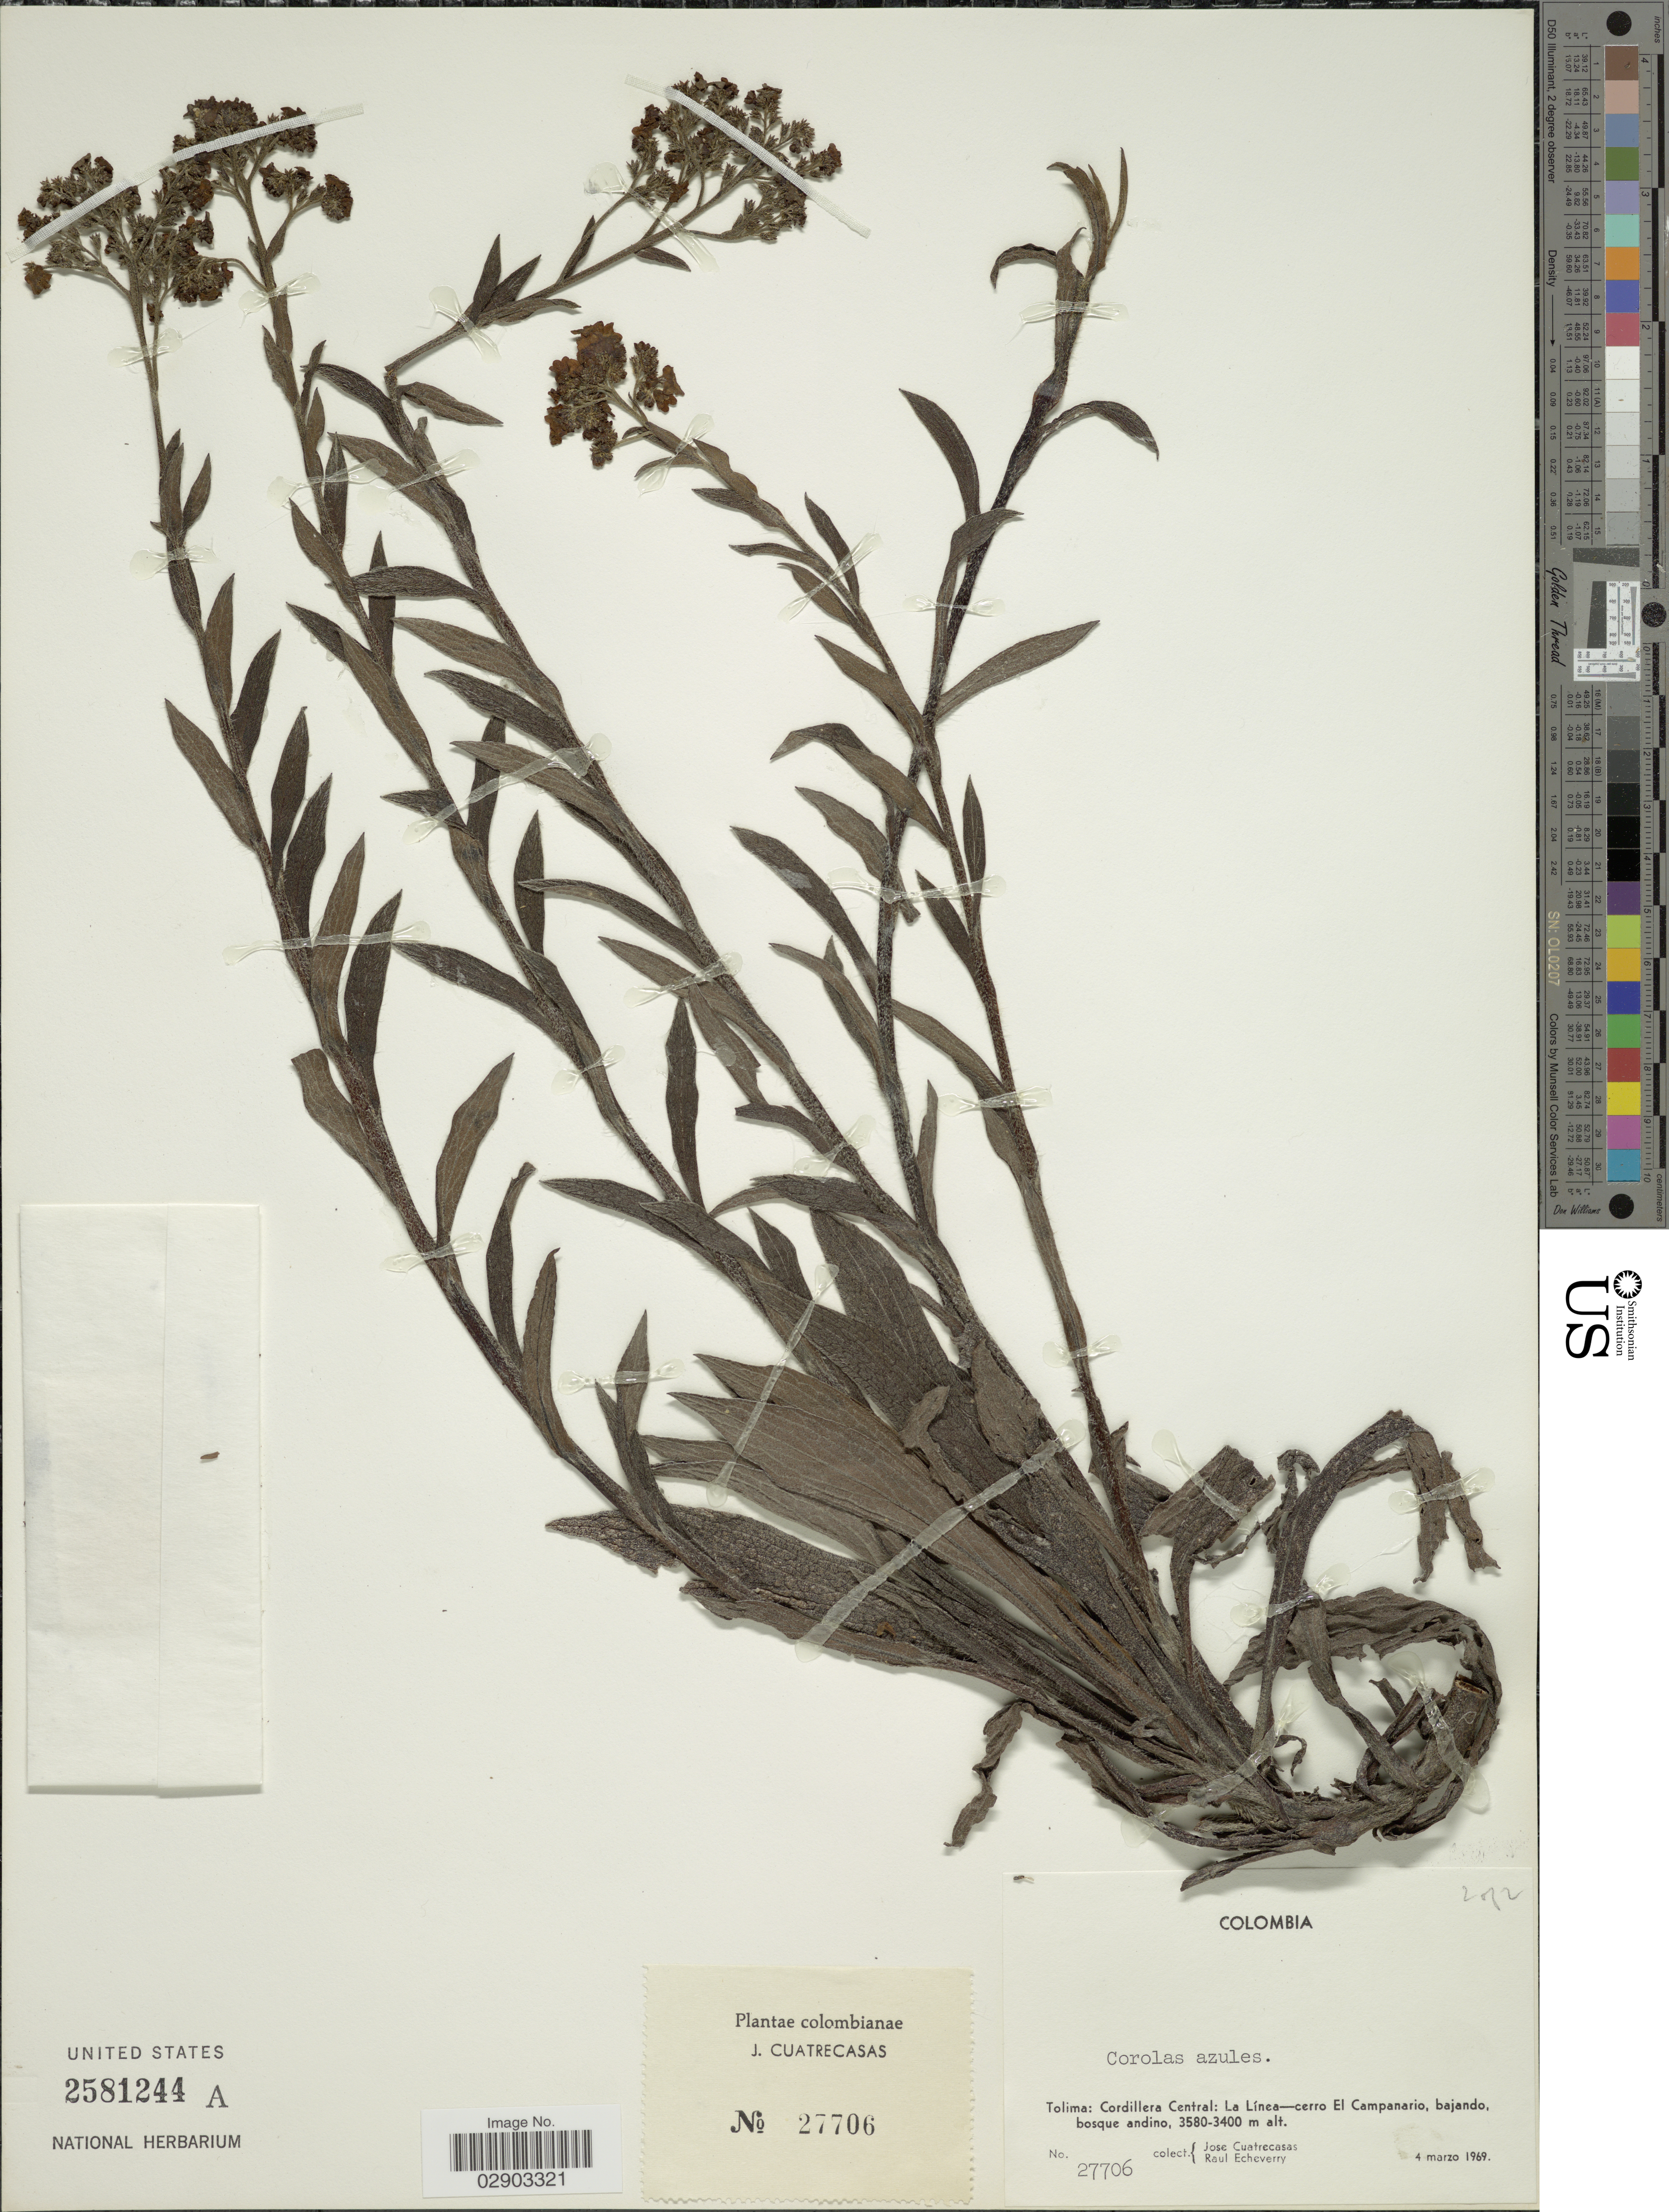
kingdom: Plantae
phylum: Tracheophyta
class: Magnoliopsida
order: Boraginales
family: Boraginaceae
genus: Cynoglossum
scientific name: Cynoglossum sp.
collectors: J. Cuatrecasas & R. Echeverry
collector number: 27706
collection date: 1969-03-04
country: Colombia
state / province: Tolima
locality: Cordillera Central: La Línea-cerro El Campanario.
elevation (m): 3400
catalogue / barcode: US 2581244A